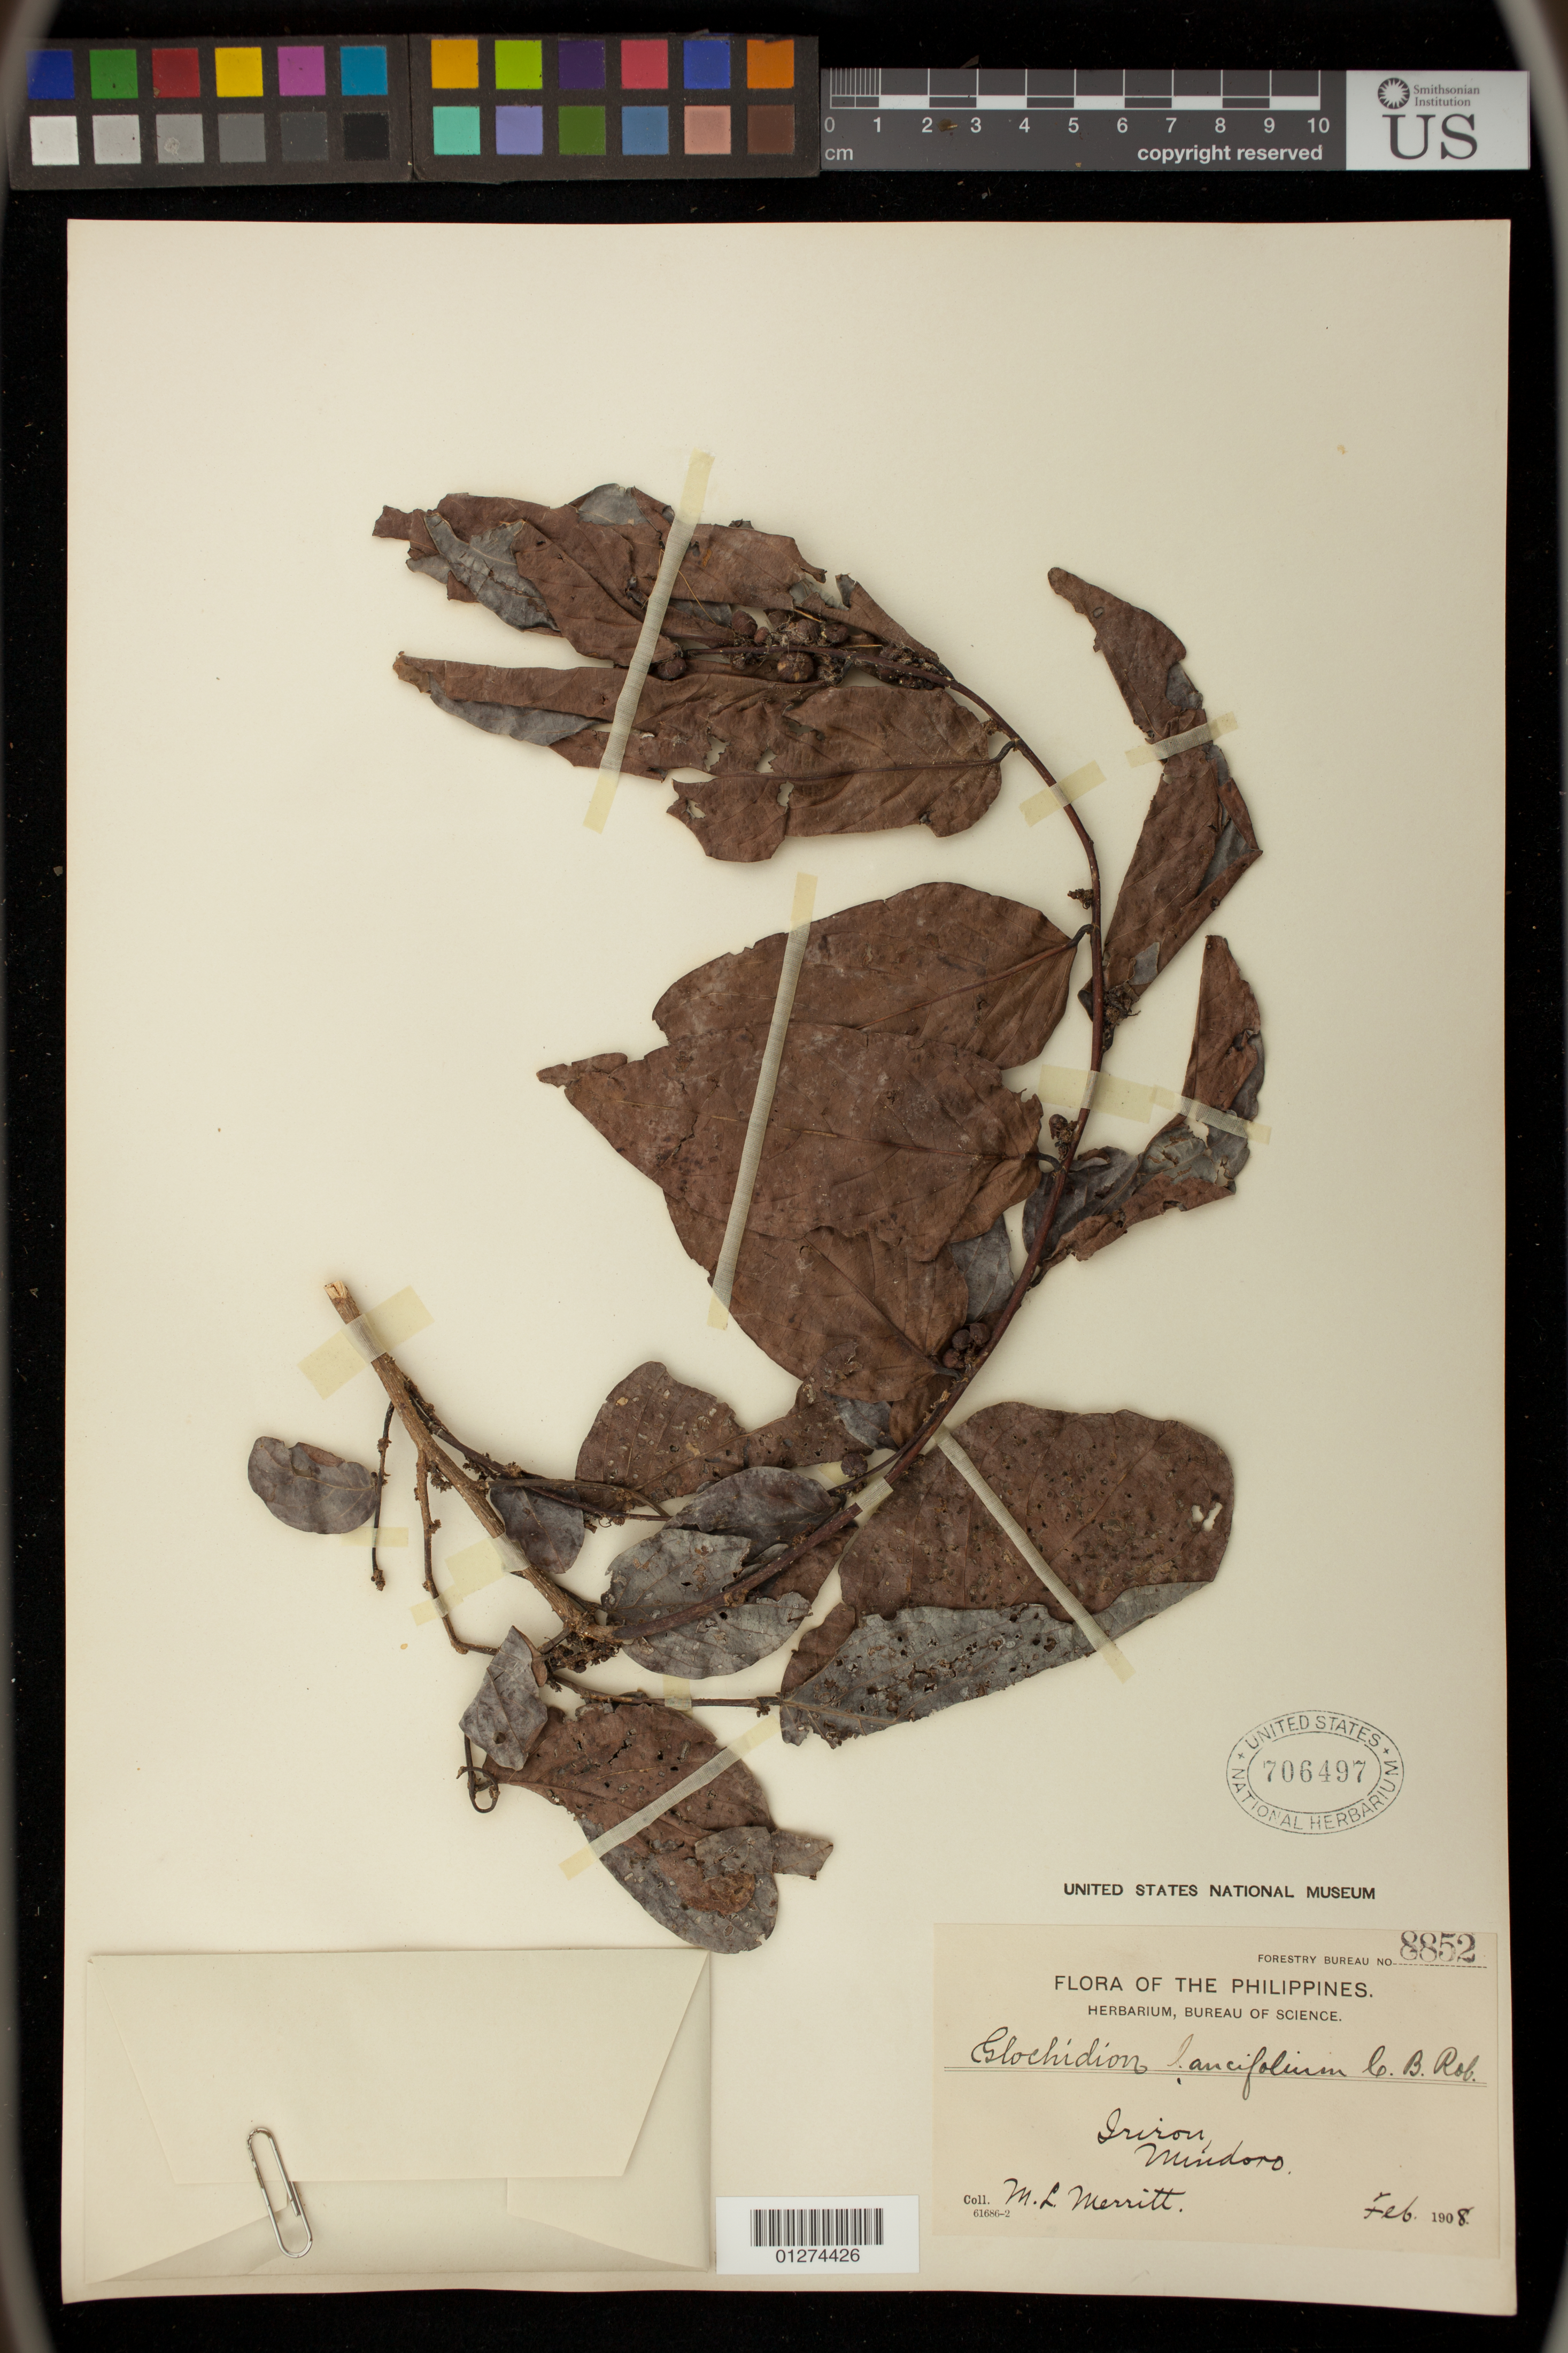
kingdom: Plantae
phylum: Tracheophyta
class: Magnoliopsida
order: Malpighiales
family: Phyllanthaceae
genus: Glochidion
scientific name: Glochidion urophylloides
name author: Elmer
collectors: M. L. Merritt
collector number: For. Bur. 8852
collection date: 1908-02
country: Philippines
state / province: Mimaropa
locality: Iriron, Mindoro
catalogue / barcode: US 706497